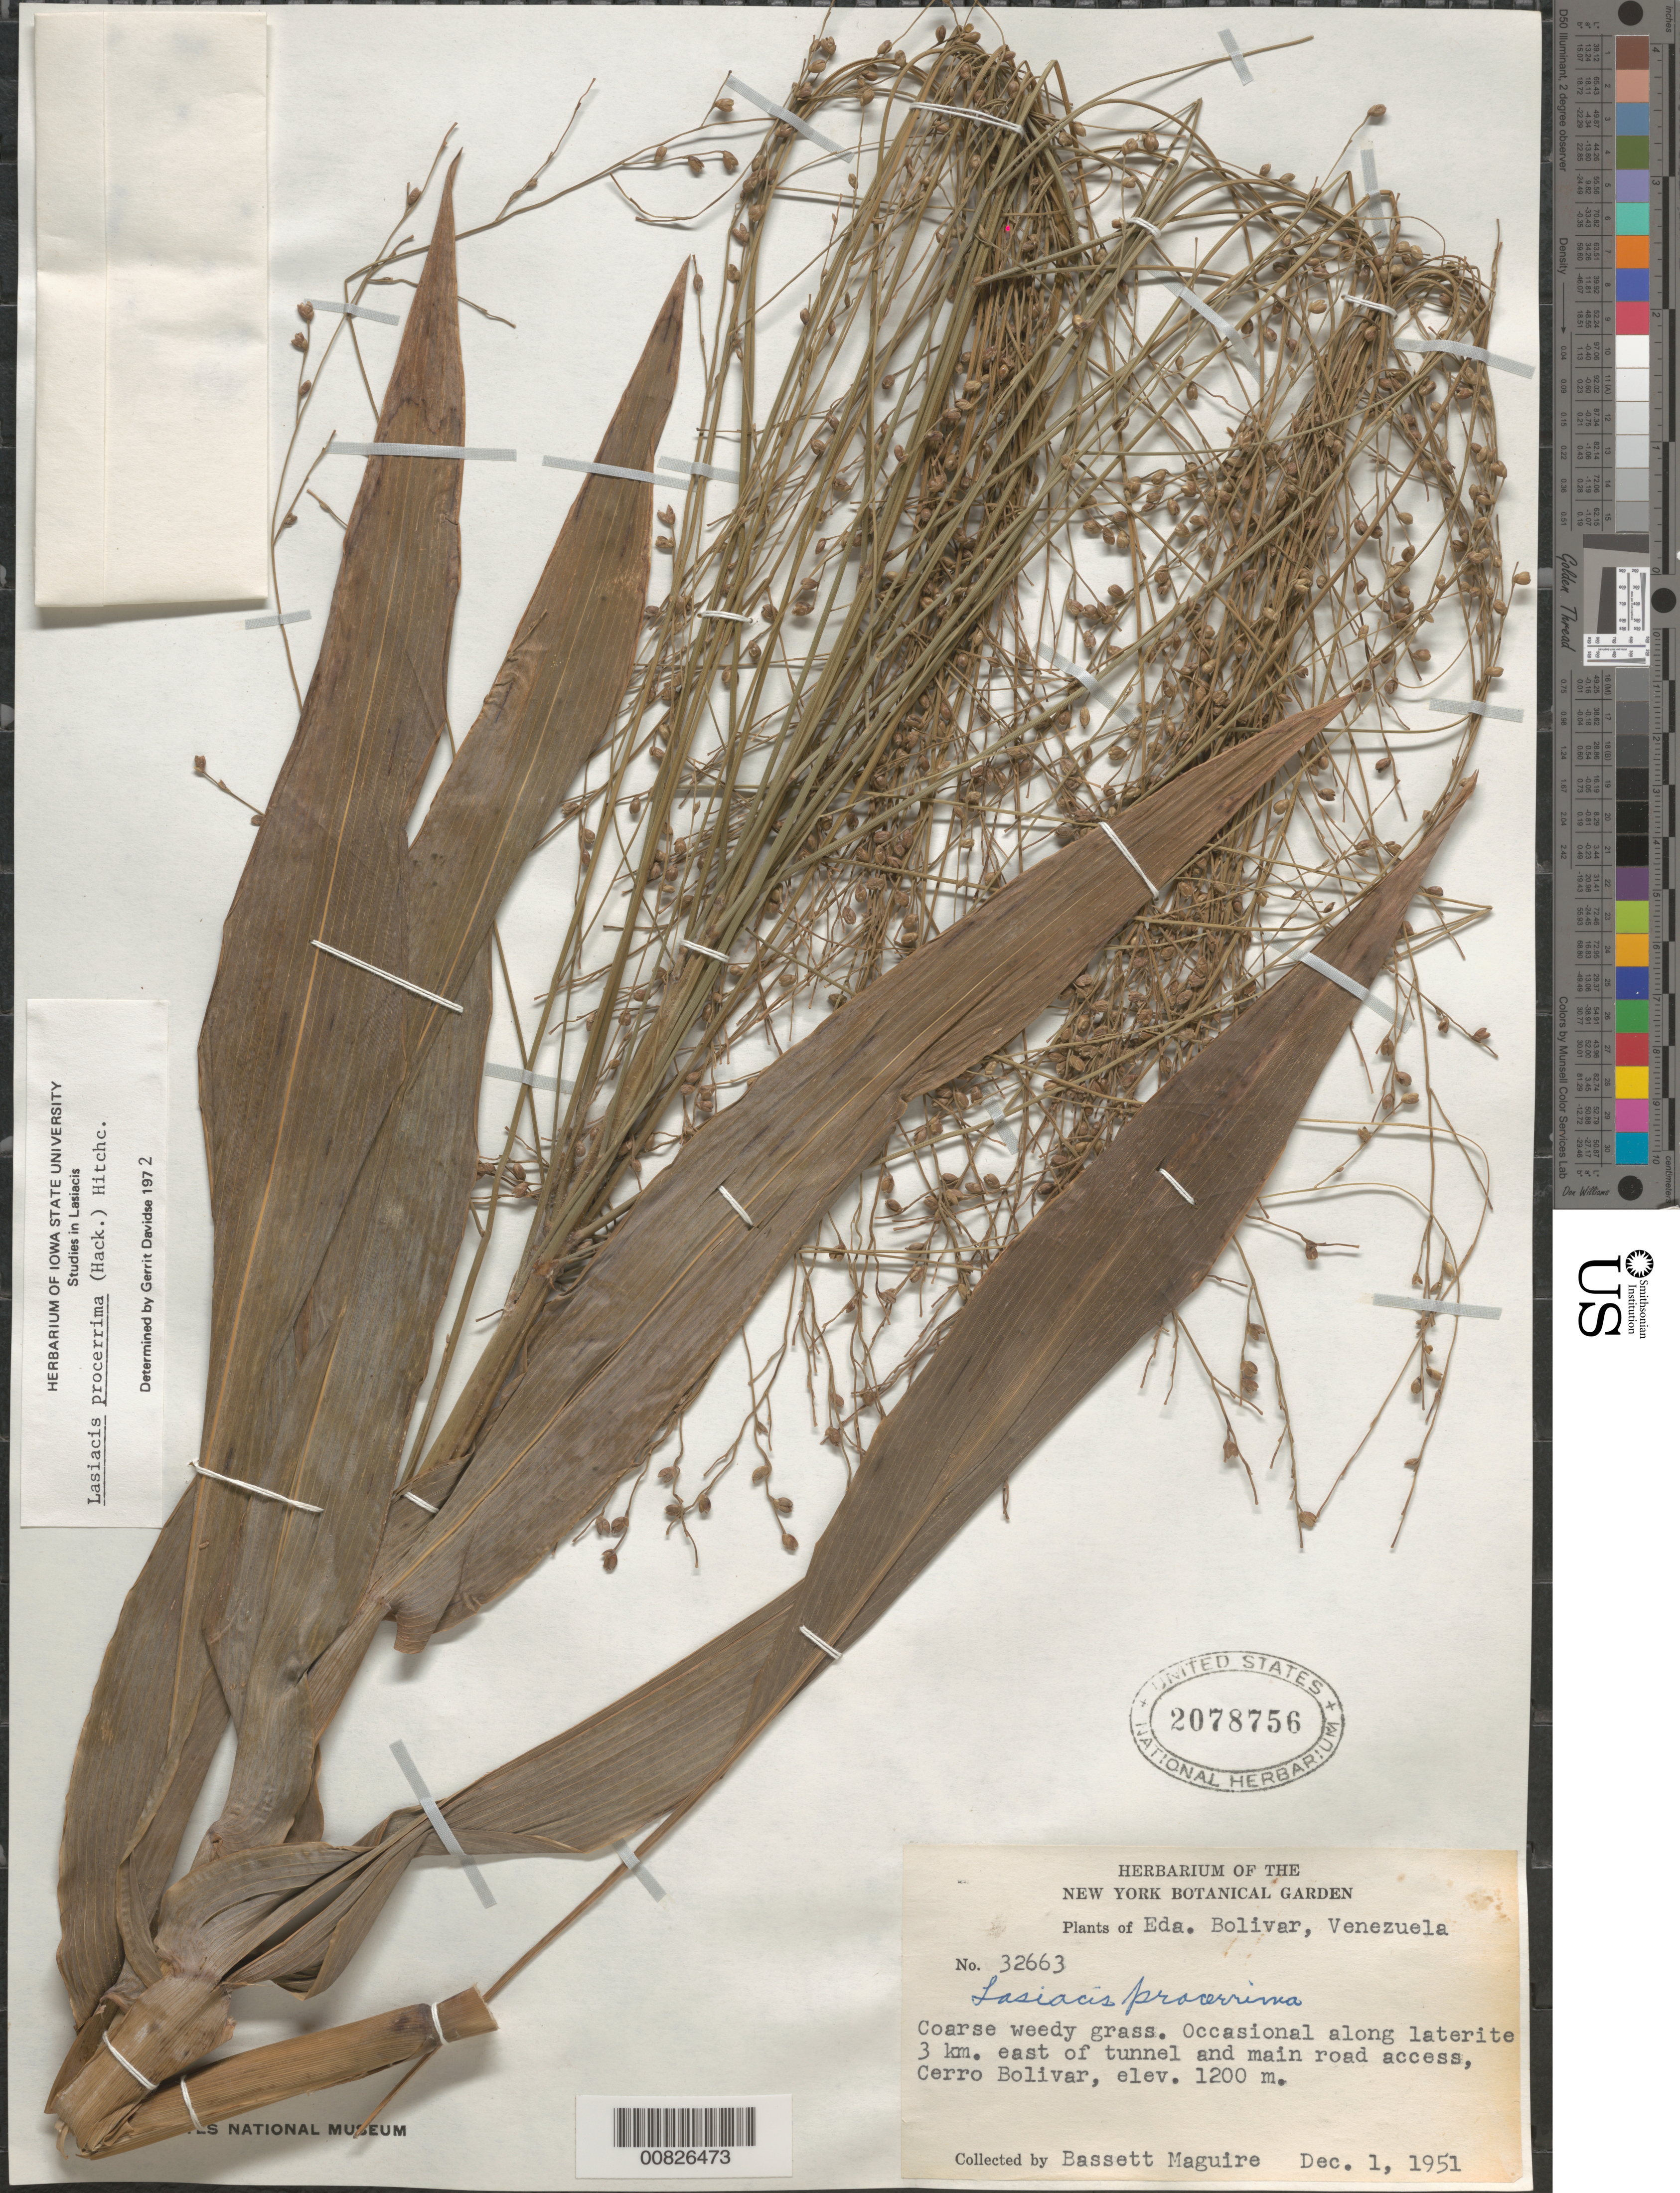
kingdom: Plantae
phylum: Tracheophyta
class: Liliopsida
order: Poales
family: Poaceae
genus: Lasiacis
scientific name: Lasiacis procerrima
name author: (Hack.) Hitchc.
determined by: Davidse, Gerrit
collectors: B. Maguire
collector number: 32663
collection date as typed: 1-Dec-51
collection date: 1951-12-01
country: Venezuela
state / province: Bolívar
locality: Cerro Bolívar, 3 km E of tunnel and main road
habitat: Along laterite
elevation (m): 1200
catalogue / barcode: US 2078756